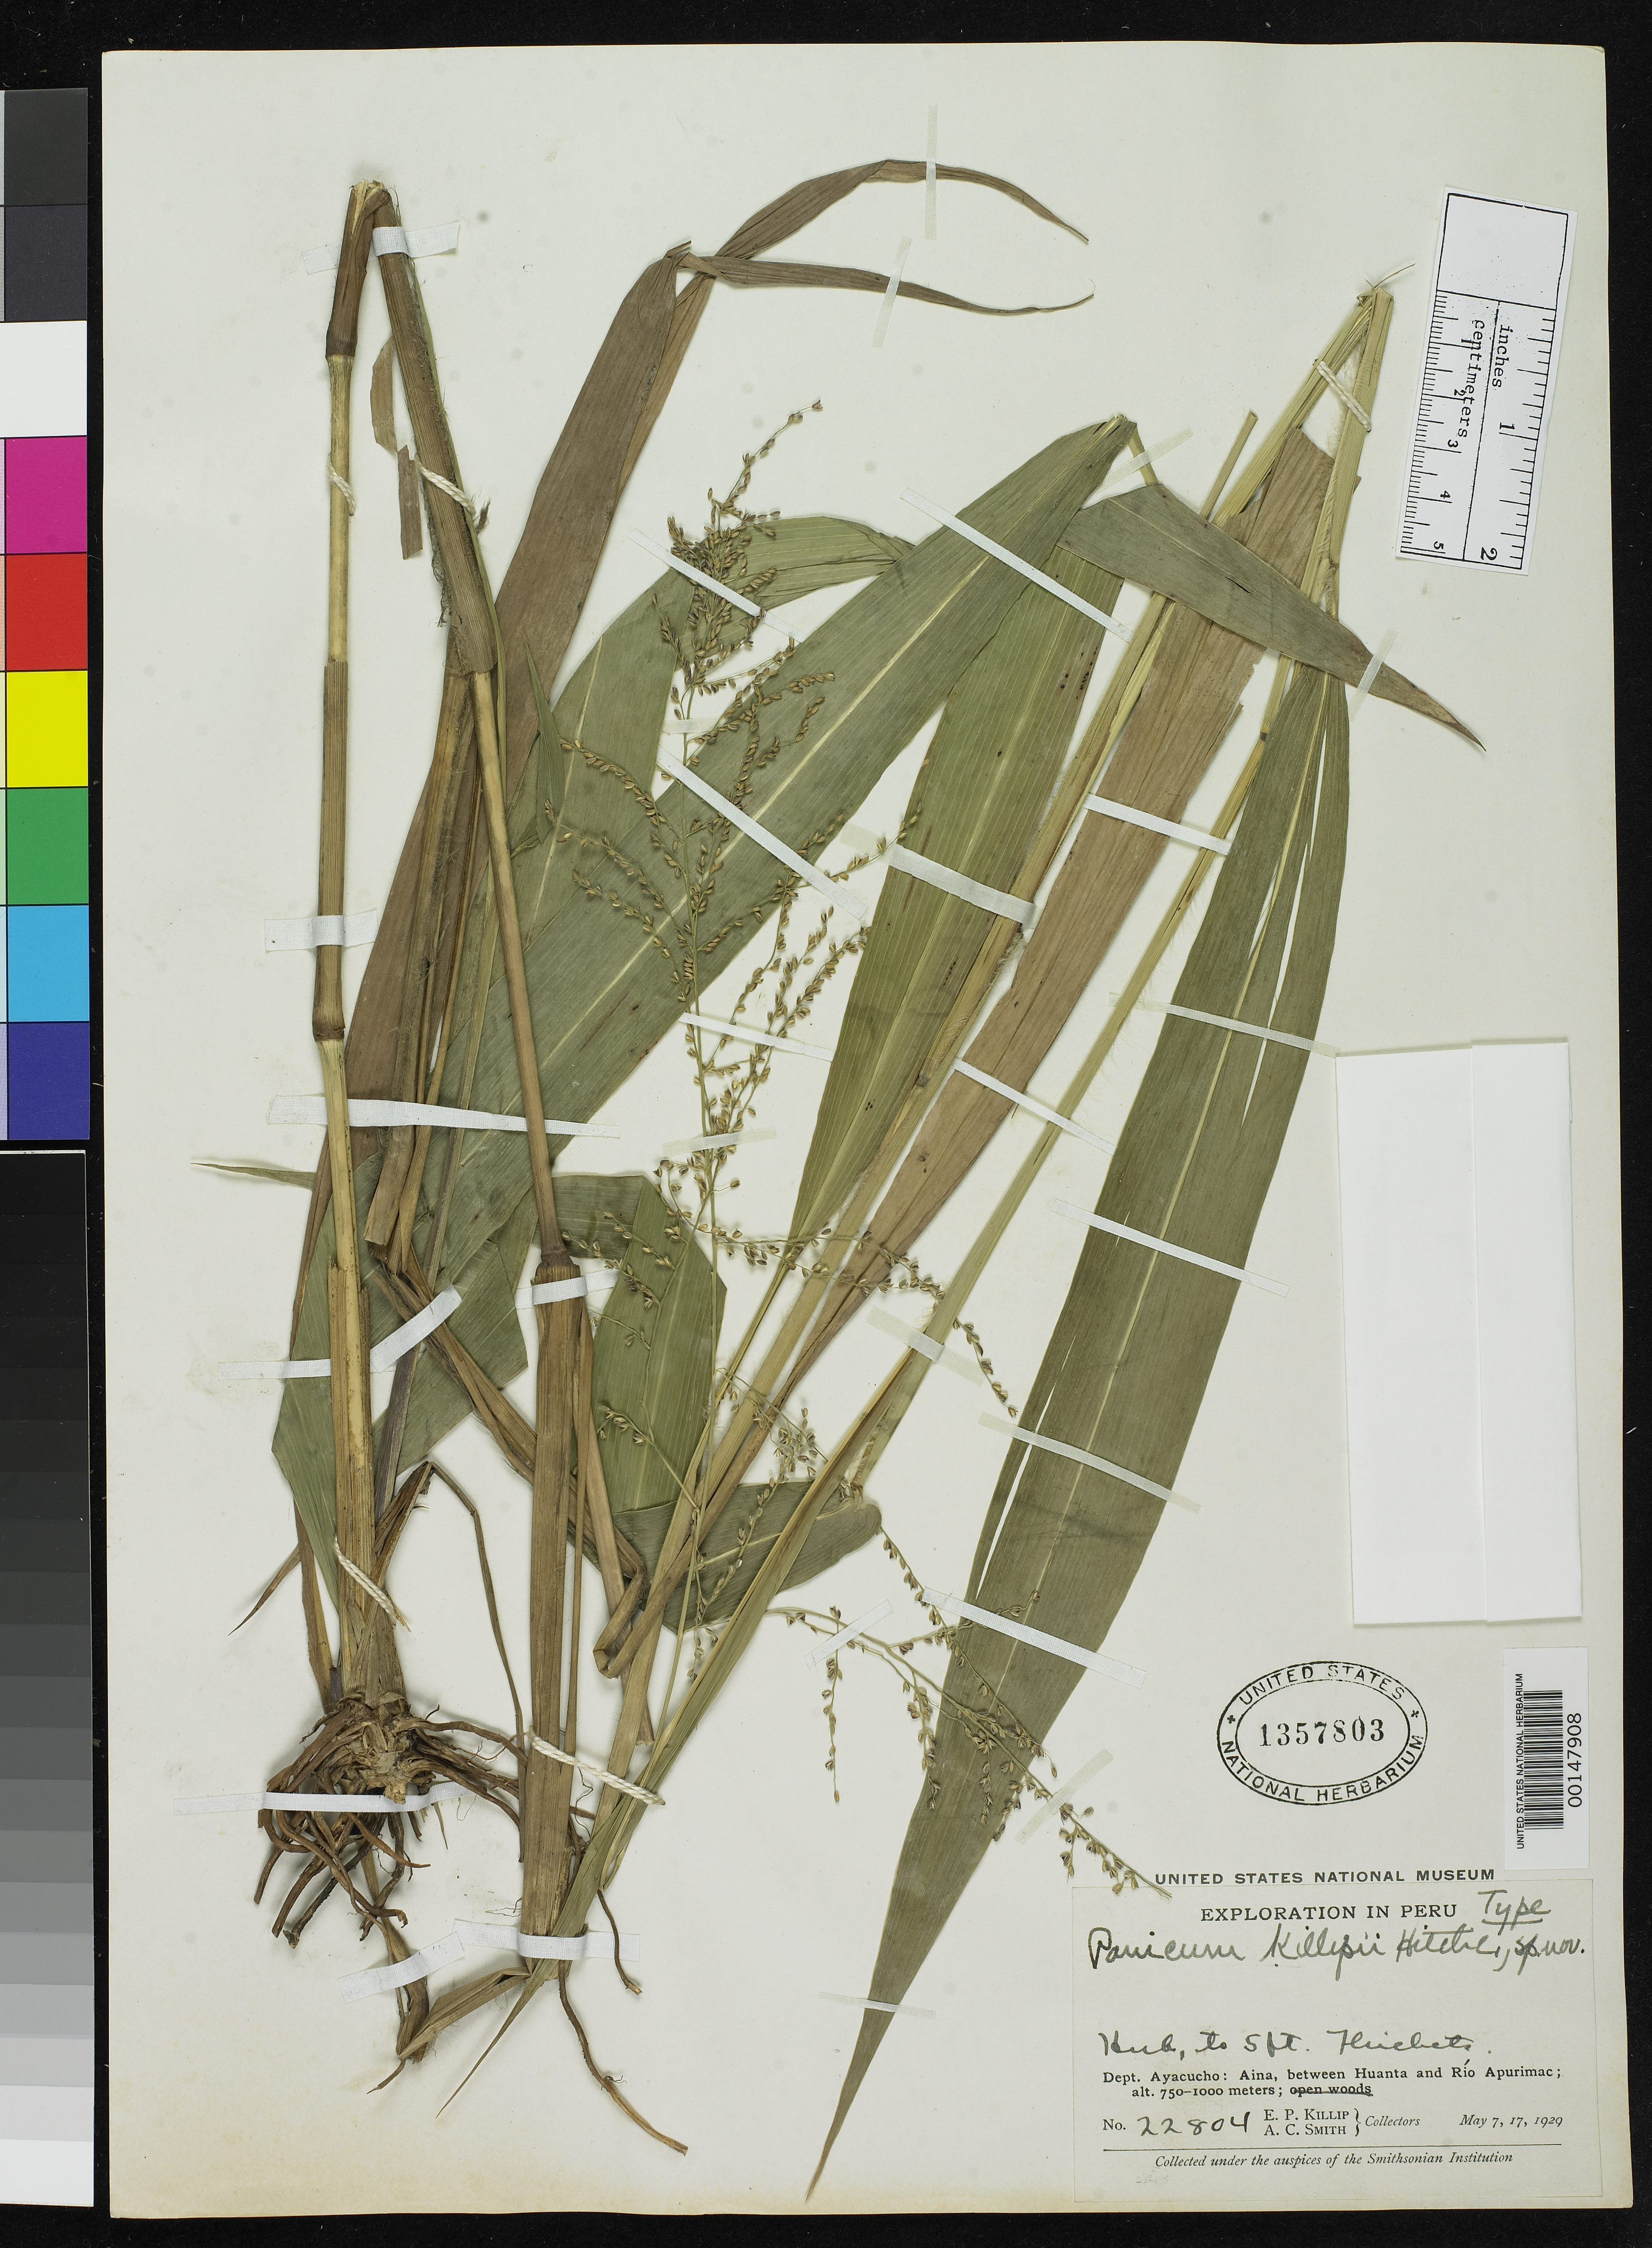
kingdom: Plantae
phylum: Tracheophyta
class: Liliopsida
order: Poales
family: Poaceae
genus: Panicum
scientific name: Panicum killipii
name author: Hitchc.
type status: Holotype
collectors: E. P. Killip & A. C. Smith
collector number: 22804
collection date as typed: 07 May 1929 and 17 May 1929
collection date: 1929-05-07,1929-05-17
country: Peru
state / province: Ayacucho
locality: Aina, between Huanta and Río Apurímac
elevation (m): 750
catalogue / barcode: US 1357803